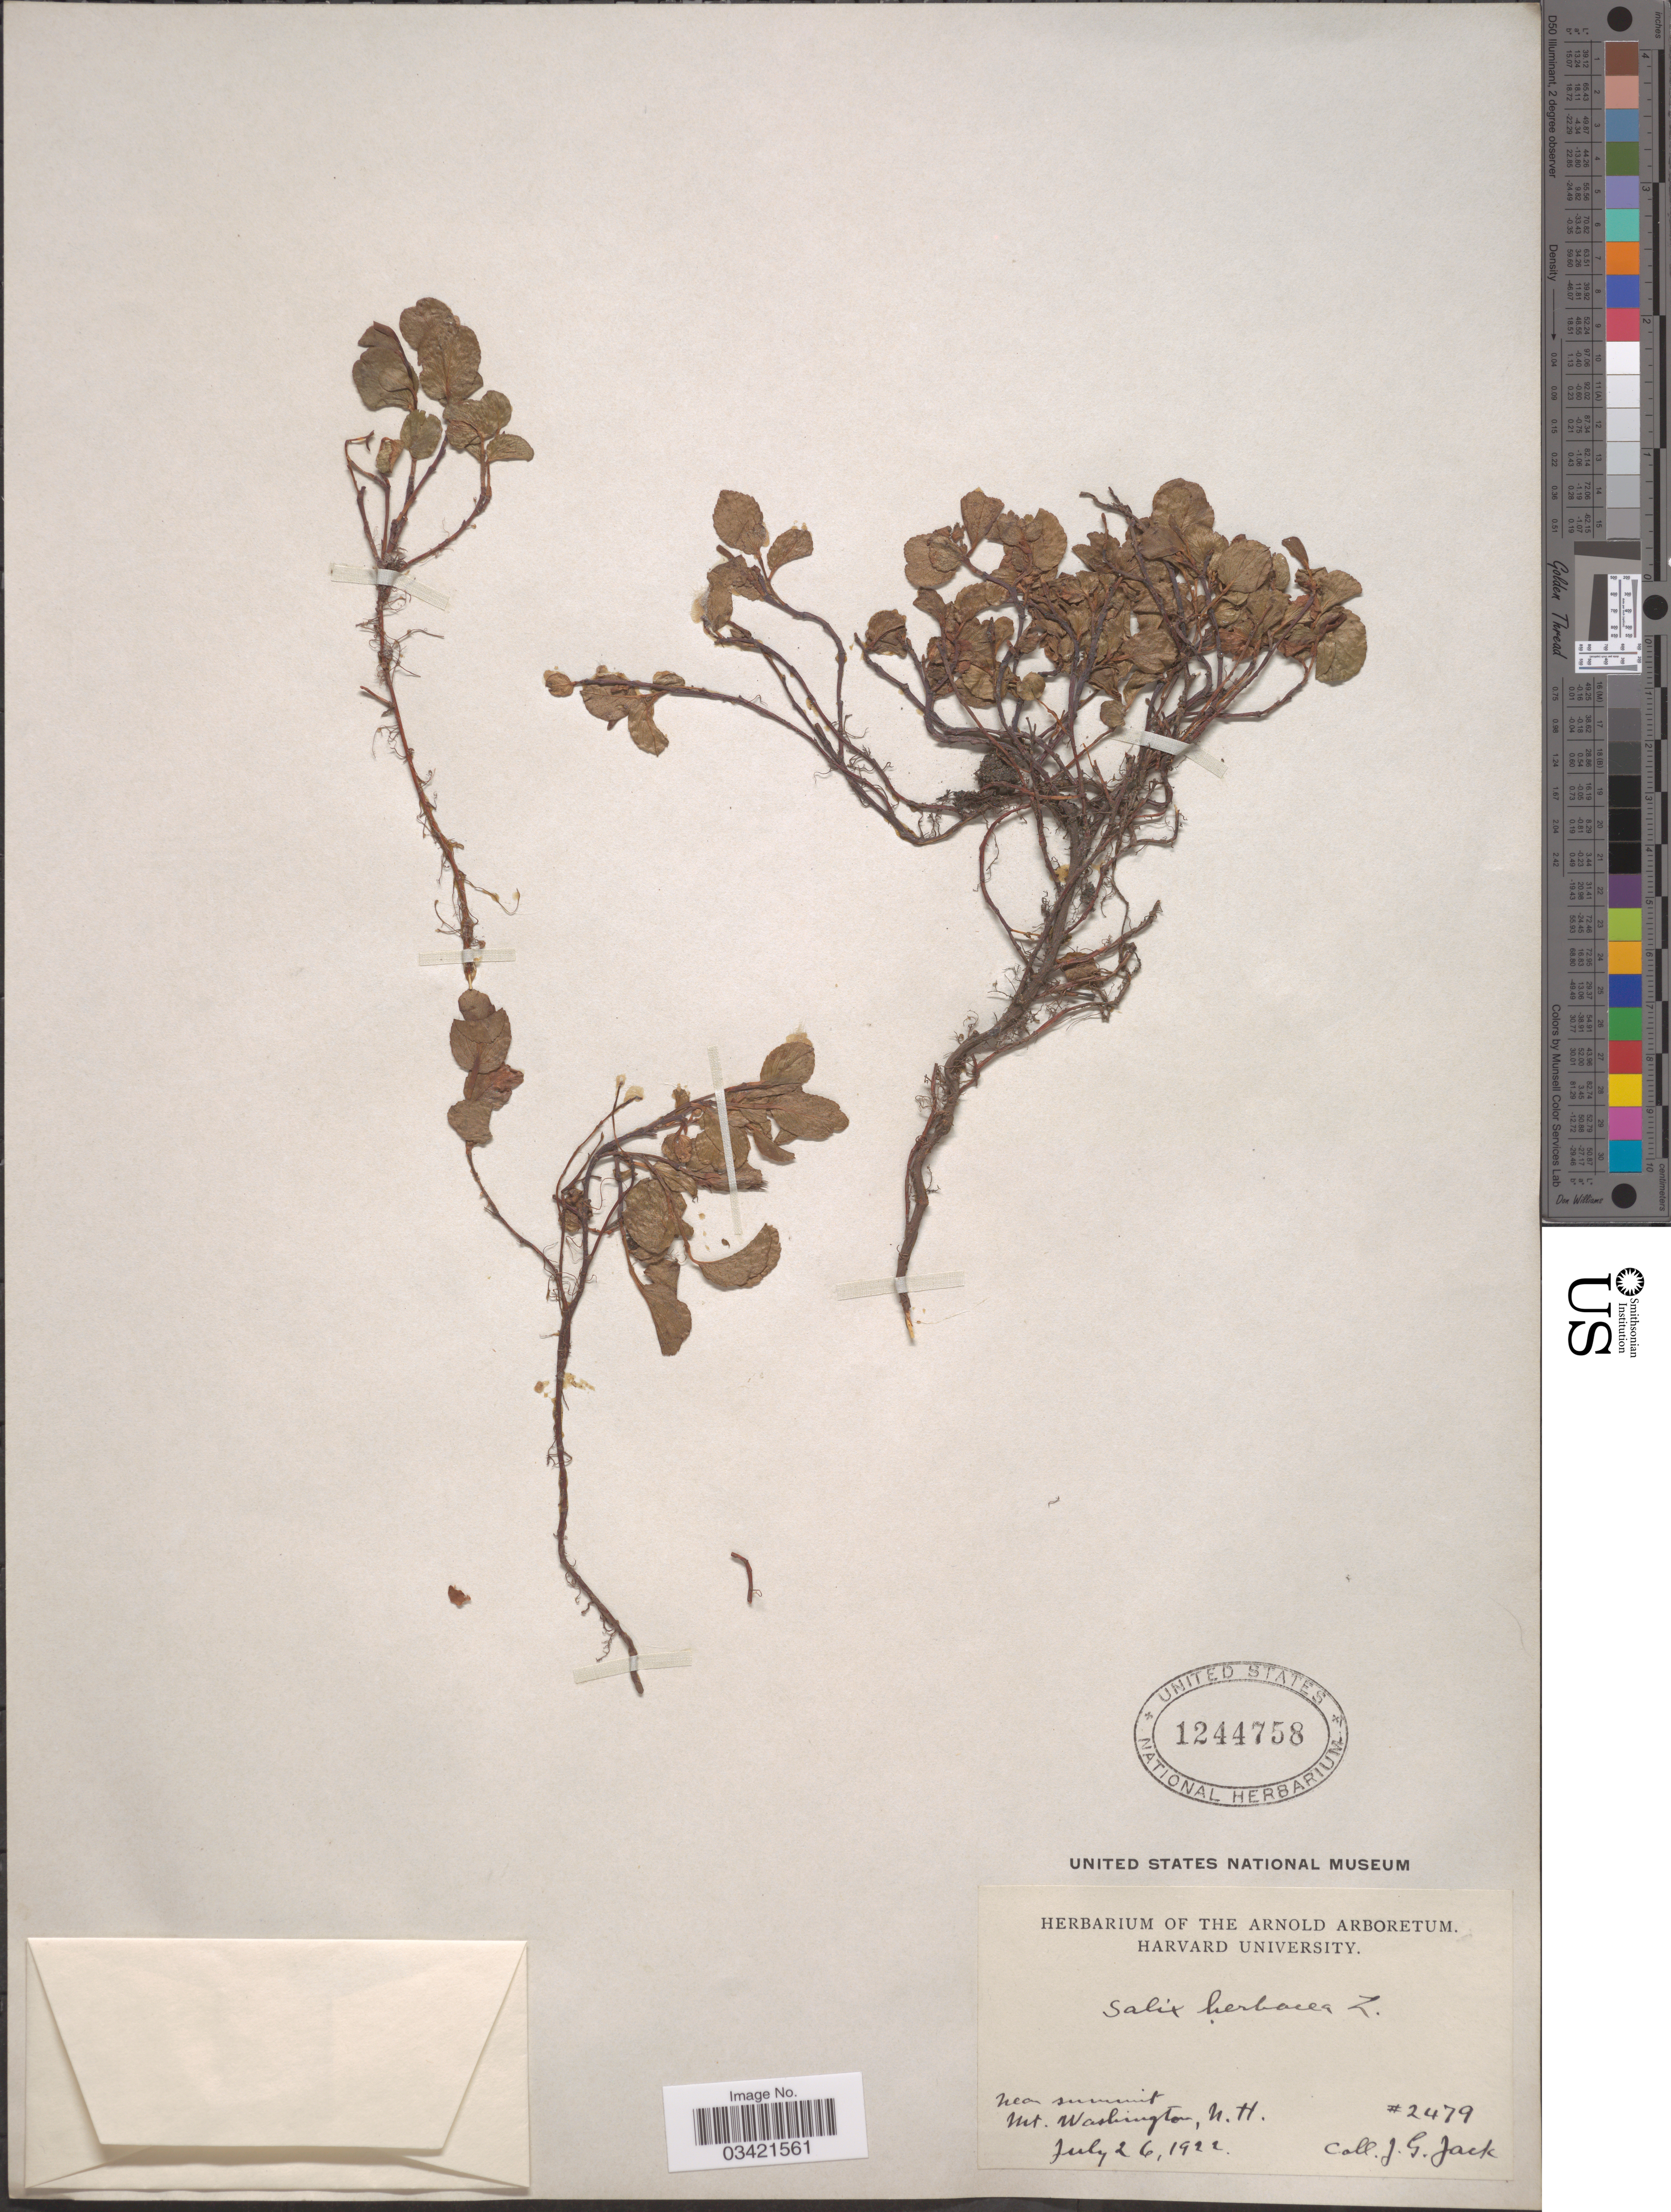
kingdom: Plantae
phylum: Tracheophyta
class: Magnoliopsida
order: Malpighiales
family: Salicaceae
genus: Salix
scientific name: Salix herbacea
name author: L.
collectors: J. G. Jack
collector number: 2479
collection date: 1922-07-26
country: United States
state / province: New Hampshire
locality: Near summit. Mt. Washington.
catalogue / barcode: US 1244758